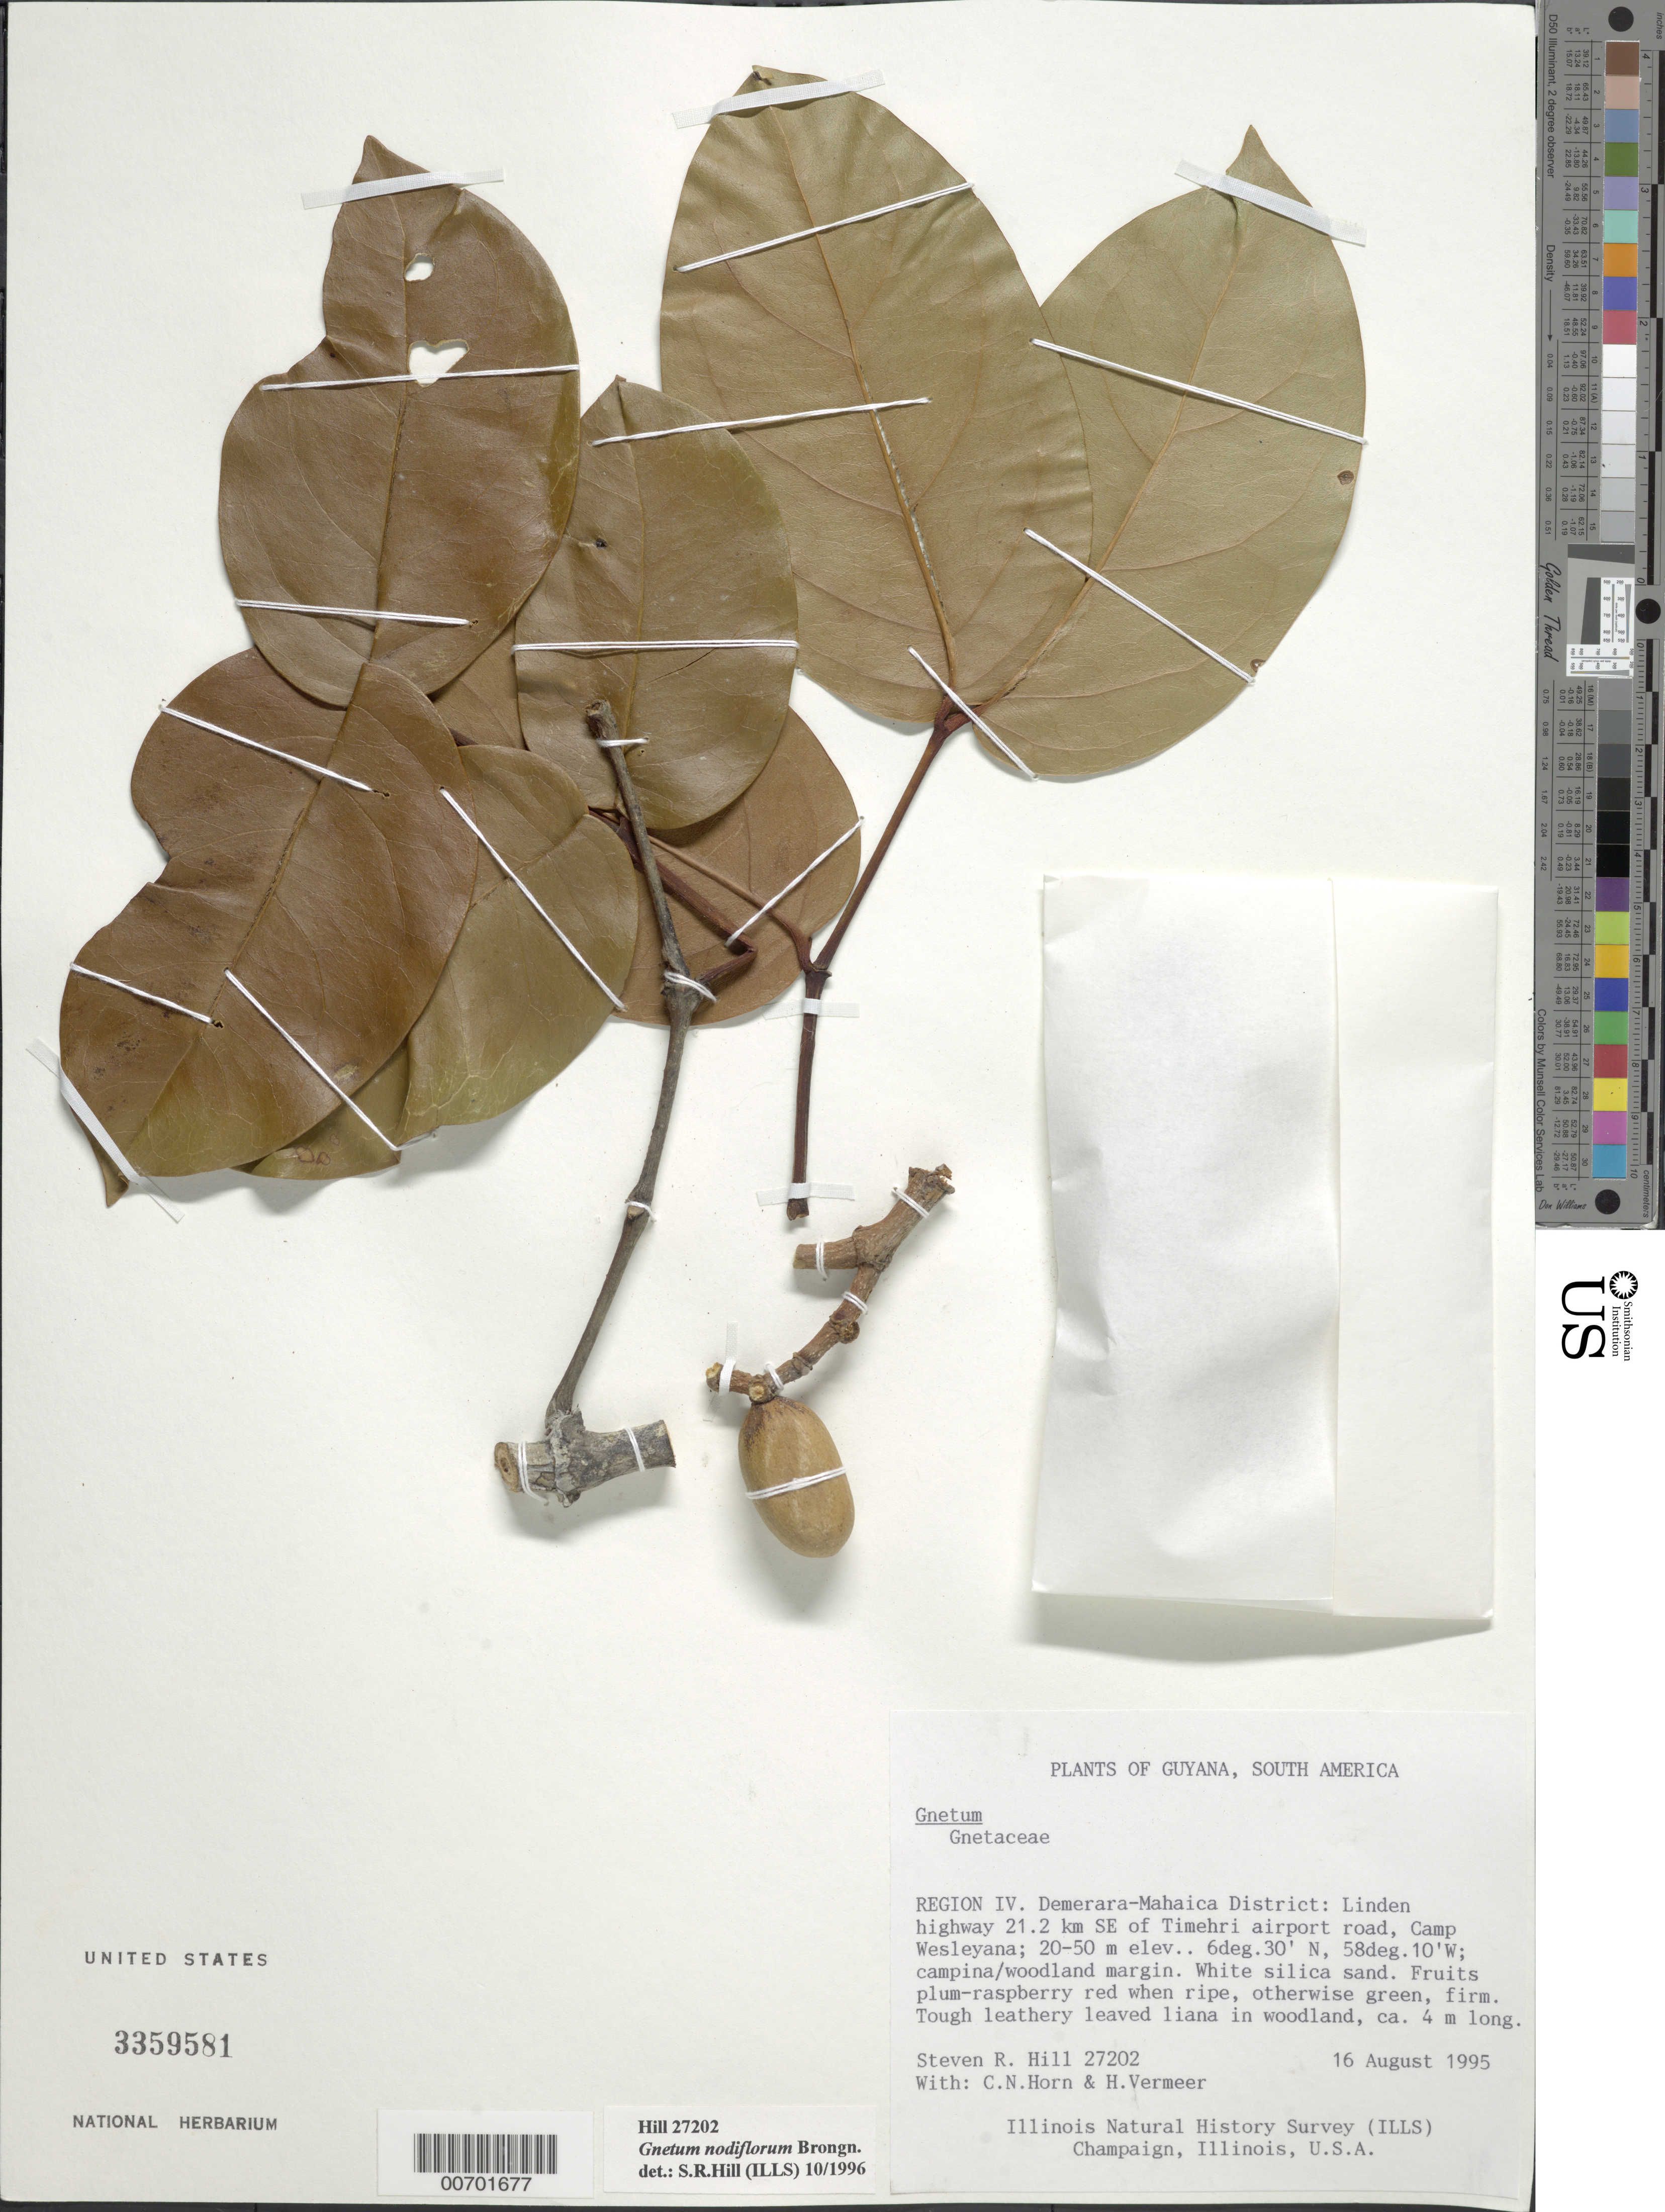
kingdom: Plantae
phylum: Tracheophyta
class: Gnetopsida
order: Gnetales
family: Gnetaceae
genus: Gnetum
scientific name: Gnetum nodiflorum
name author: Brongn.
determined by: Hill, Steven R.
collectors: S. R. Hill, C. N. Horn & H. Vermeer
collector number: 27202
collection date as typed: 16-Aug-95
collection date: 1995-08-16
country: Guyana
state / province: Demerara-Mahaica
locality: Linden Hwy., 21.2 km SE of Timehri Airport road, Camp Wesleyana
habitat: Campina/woodland margin.White silica sand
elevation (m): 20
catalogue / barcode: US 3359581